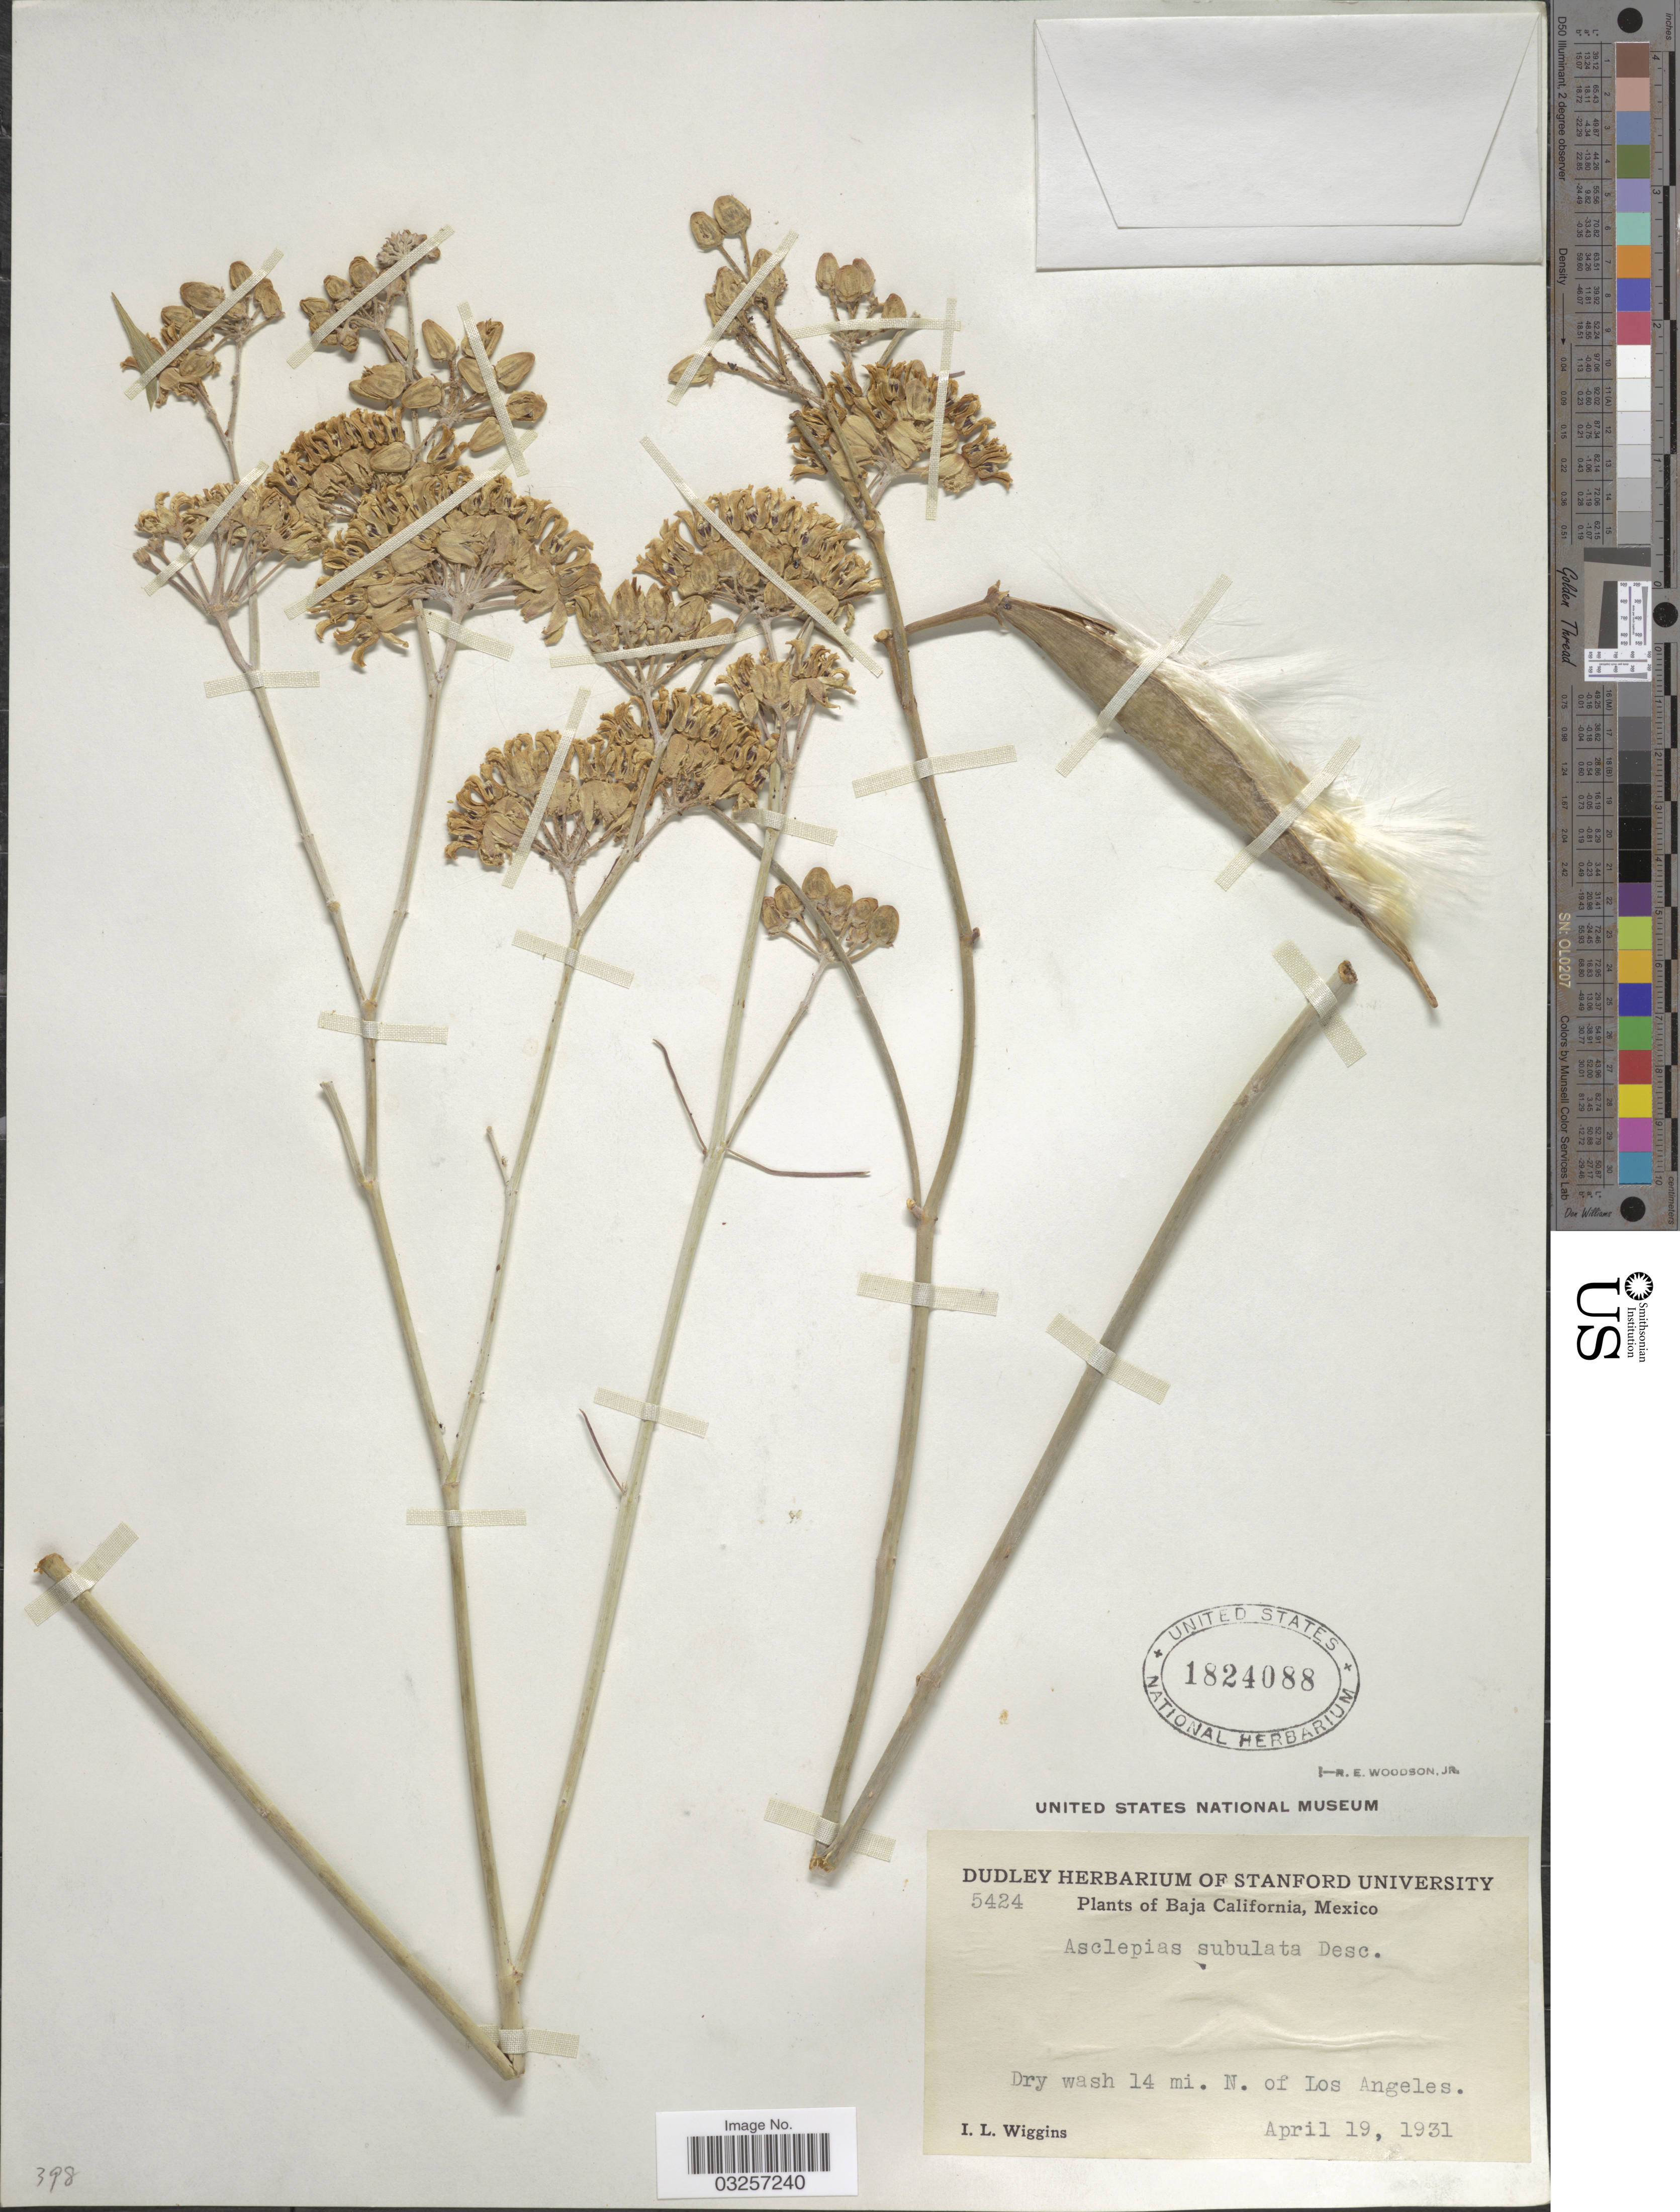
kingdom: Plantae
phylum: Tracheophyta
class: Magnoliopsida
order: Gentianales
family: Apocynaceae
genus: Asclepias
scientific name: Asclepias subulata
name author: Decne.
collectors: I. L. Wiggins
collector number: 5424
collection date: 1931-04-19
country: Mexico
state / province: Baja California Norte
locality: Dry wash 14 mi. N. of Los Angeles.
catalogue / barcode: US 1824088